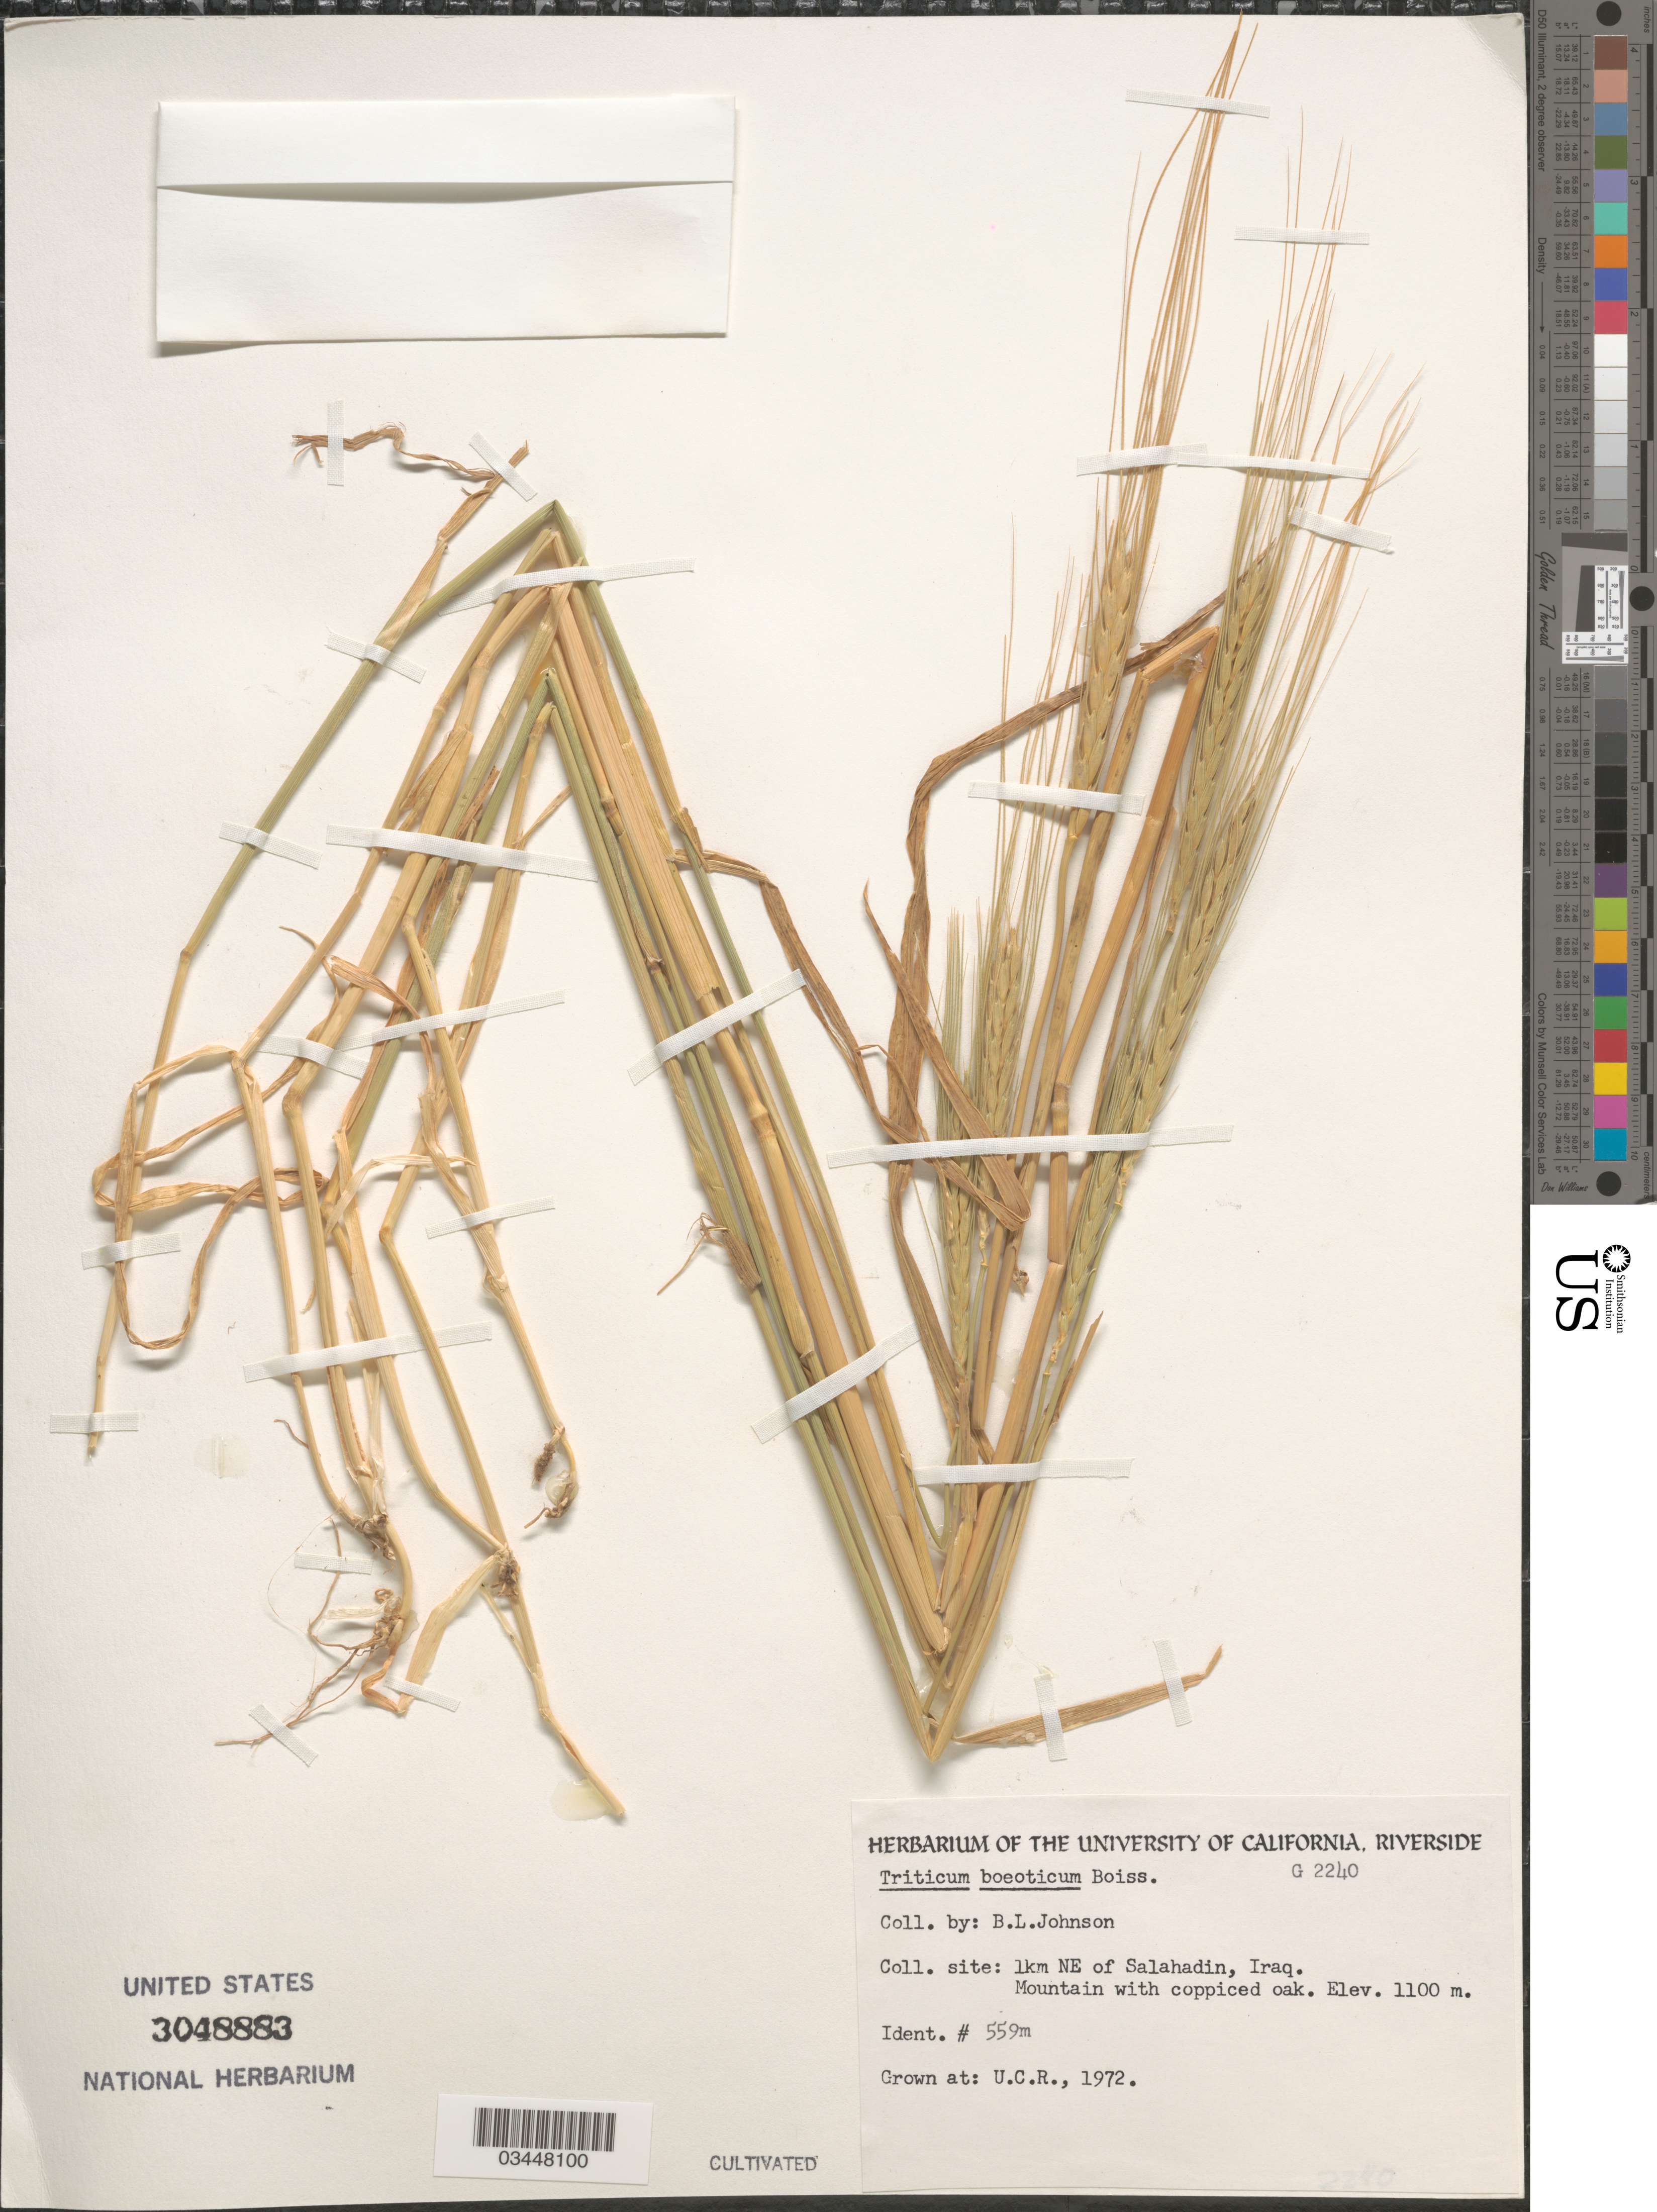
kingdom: Plantae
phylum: Tracheophyta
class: Liliopsida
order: Poales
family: Poaceae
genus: Triticum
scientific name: Triticum boeoticum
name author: Boiss.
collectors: ex herb. Univ. of California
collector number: G2240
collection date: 1972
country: United States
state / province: California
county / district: Riverside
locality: U.C.R.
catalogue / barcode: US 3048883